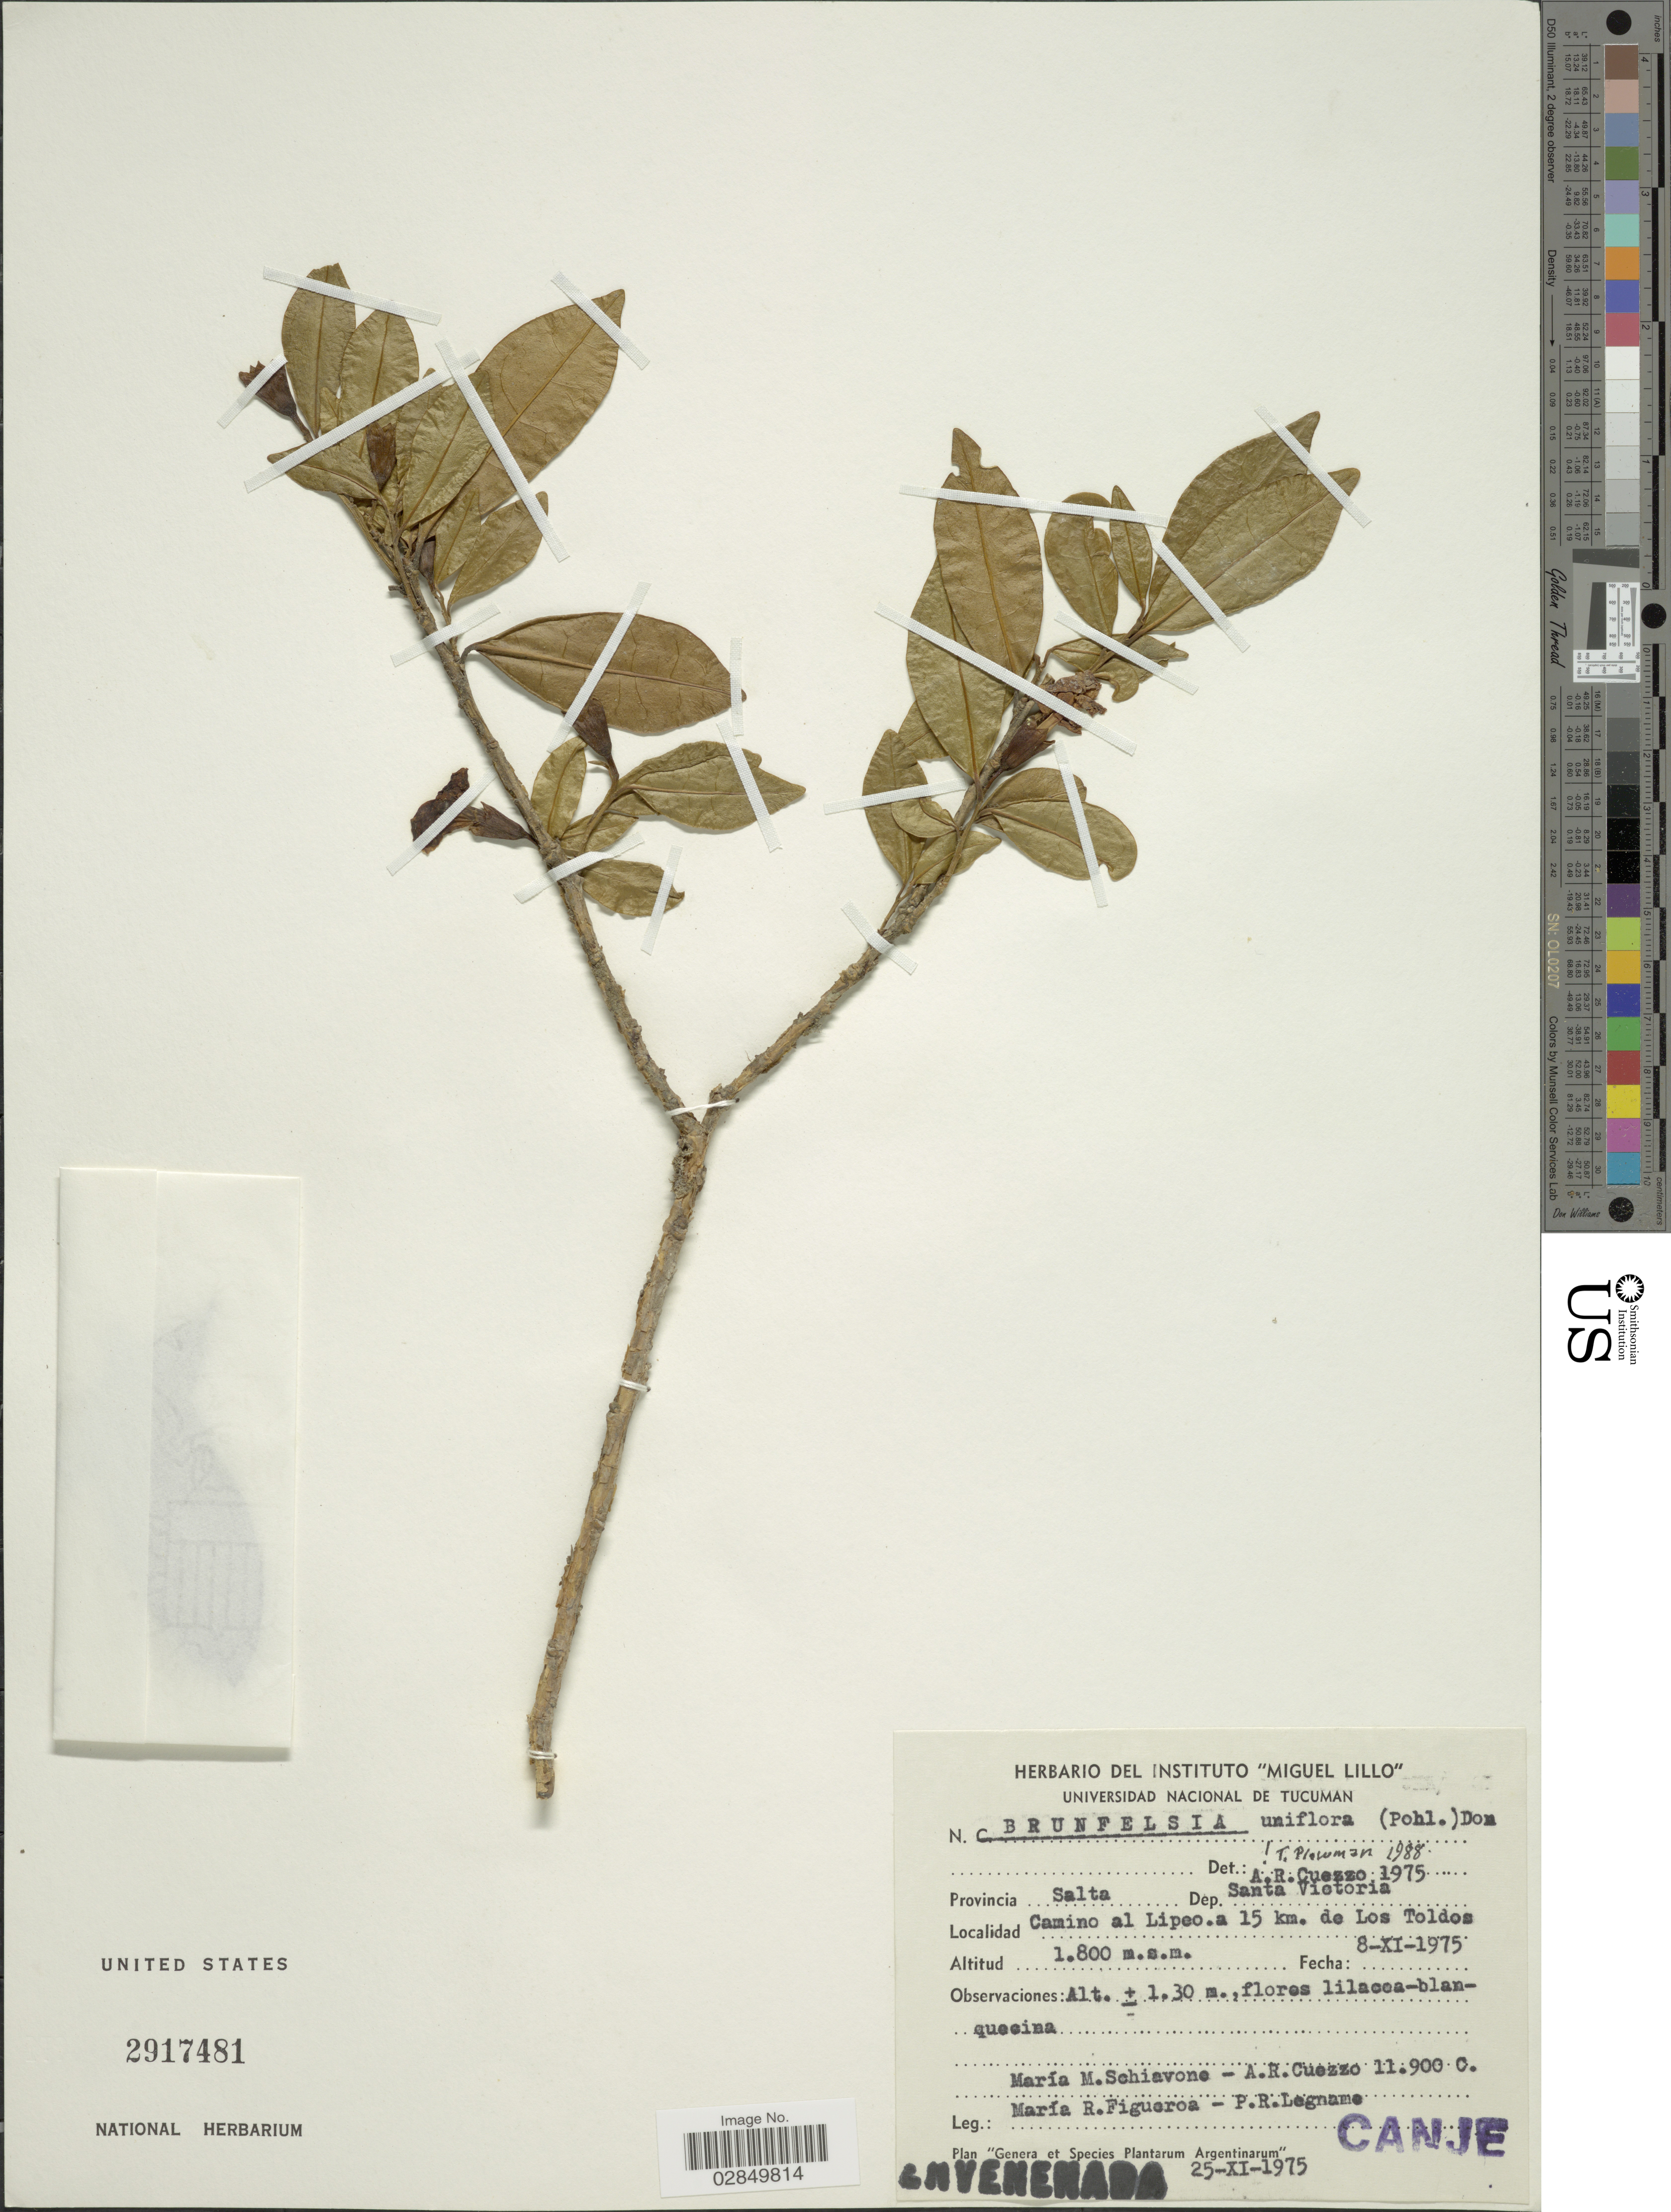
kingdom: Plantae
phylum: Tracheophyta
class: Magnoliopsida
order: Solanales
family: Solanaceae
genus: Brunfelsia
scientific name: Brunfelsia uniflora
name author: (Pohl) D. Don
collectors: M. Schiavone, A. Cuezzo, M. Figueroa & P. R. Legname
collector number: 11900C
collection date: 1975-11-08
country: Argentina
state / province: Salta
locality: Dep. Santa Victoria, Camino al Lipeo a 15 km. de Los Toldos.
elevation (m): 1800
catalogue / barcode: US 2917481